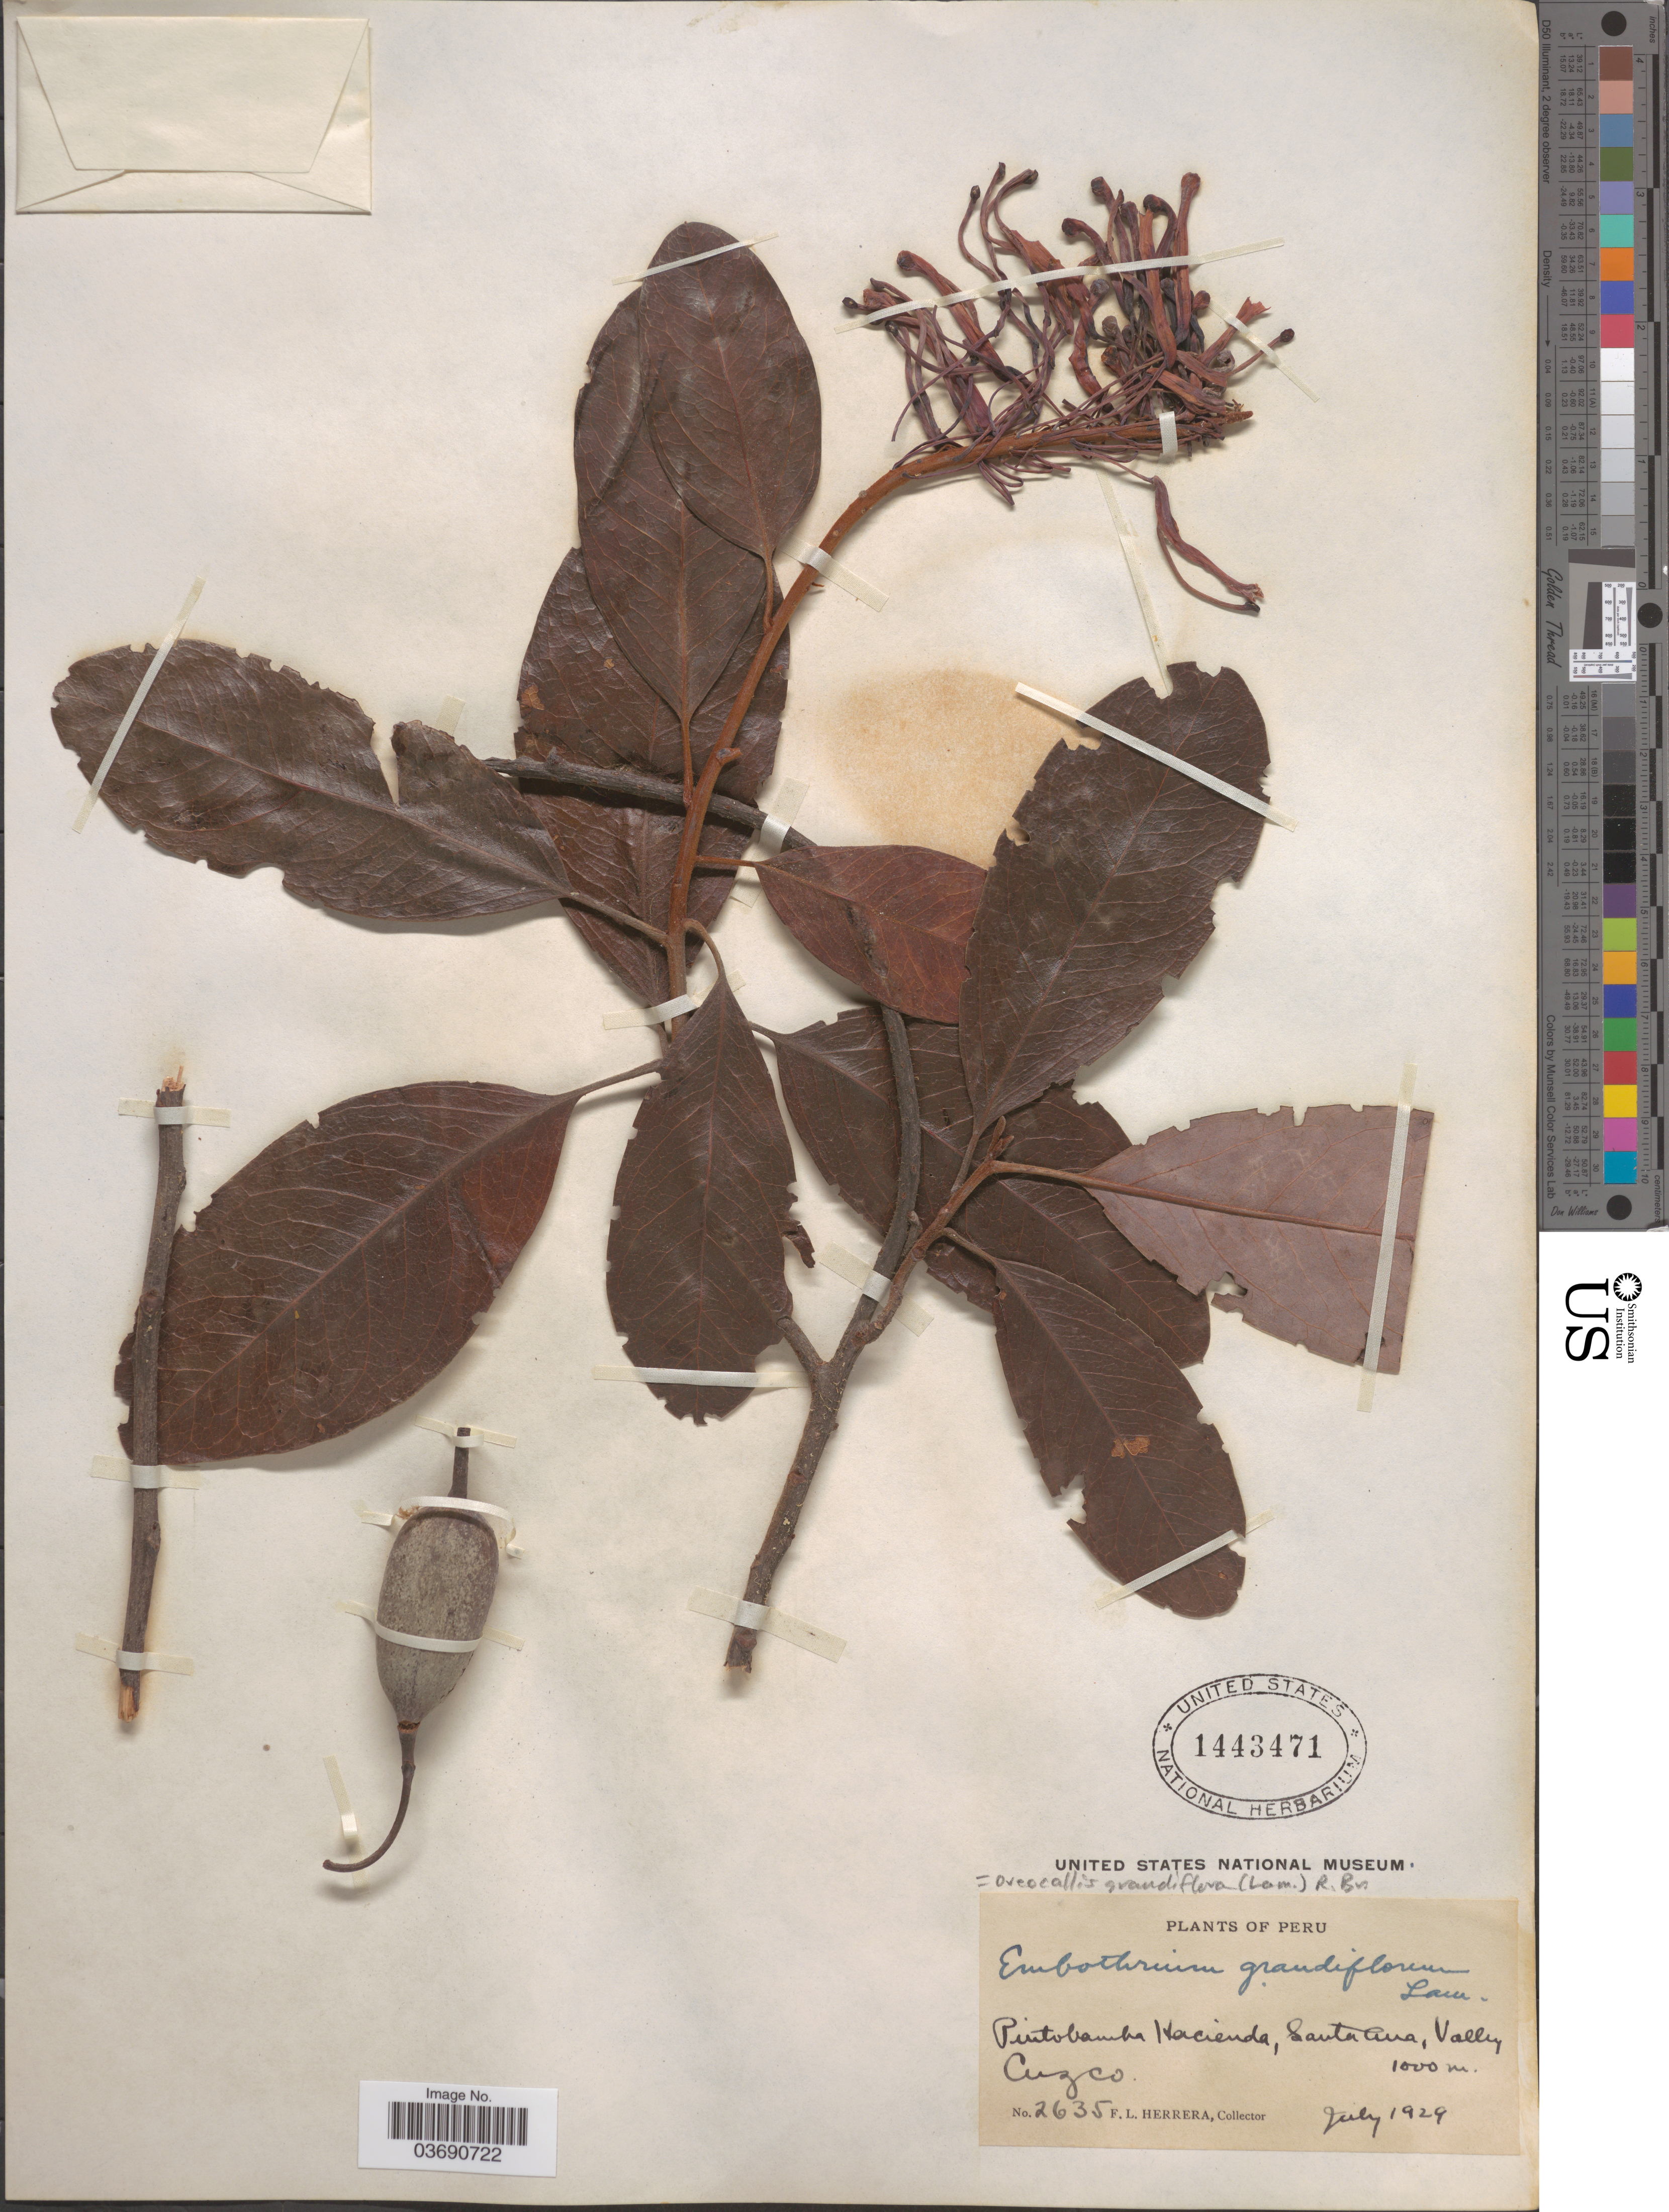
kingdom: Plantae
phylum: Tracheophyta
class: Magnoliopsida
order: Proteales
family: Proteaceae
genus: Oreocallis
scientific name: Oreocallis grandiflora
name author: (Lam.) R. Br.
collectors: F. L. Herrera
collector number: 2635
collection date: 1929-07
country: Peru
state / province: Cusco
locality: Pintobamba Hacienda, Santa Ana, Valley Cuzco.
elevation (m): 1000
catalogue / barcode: US 1443471